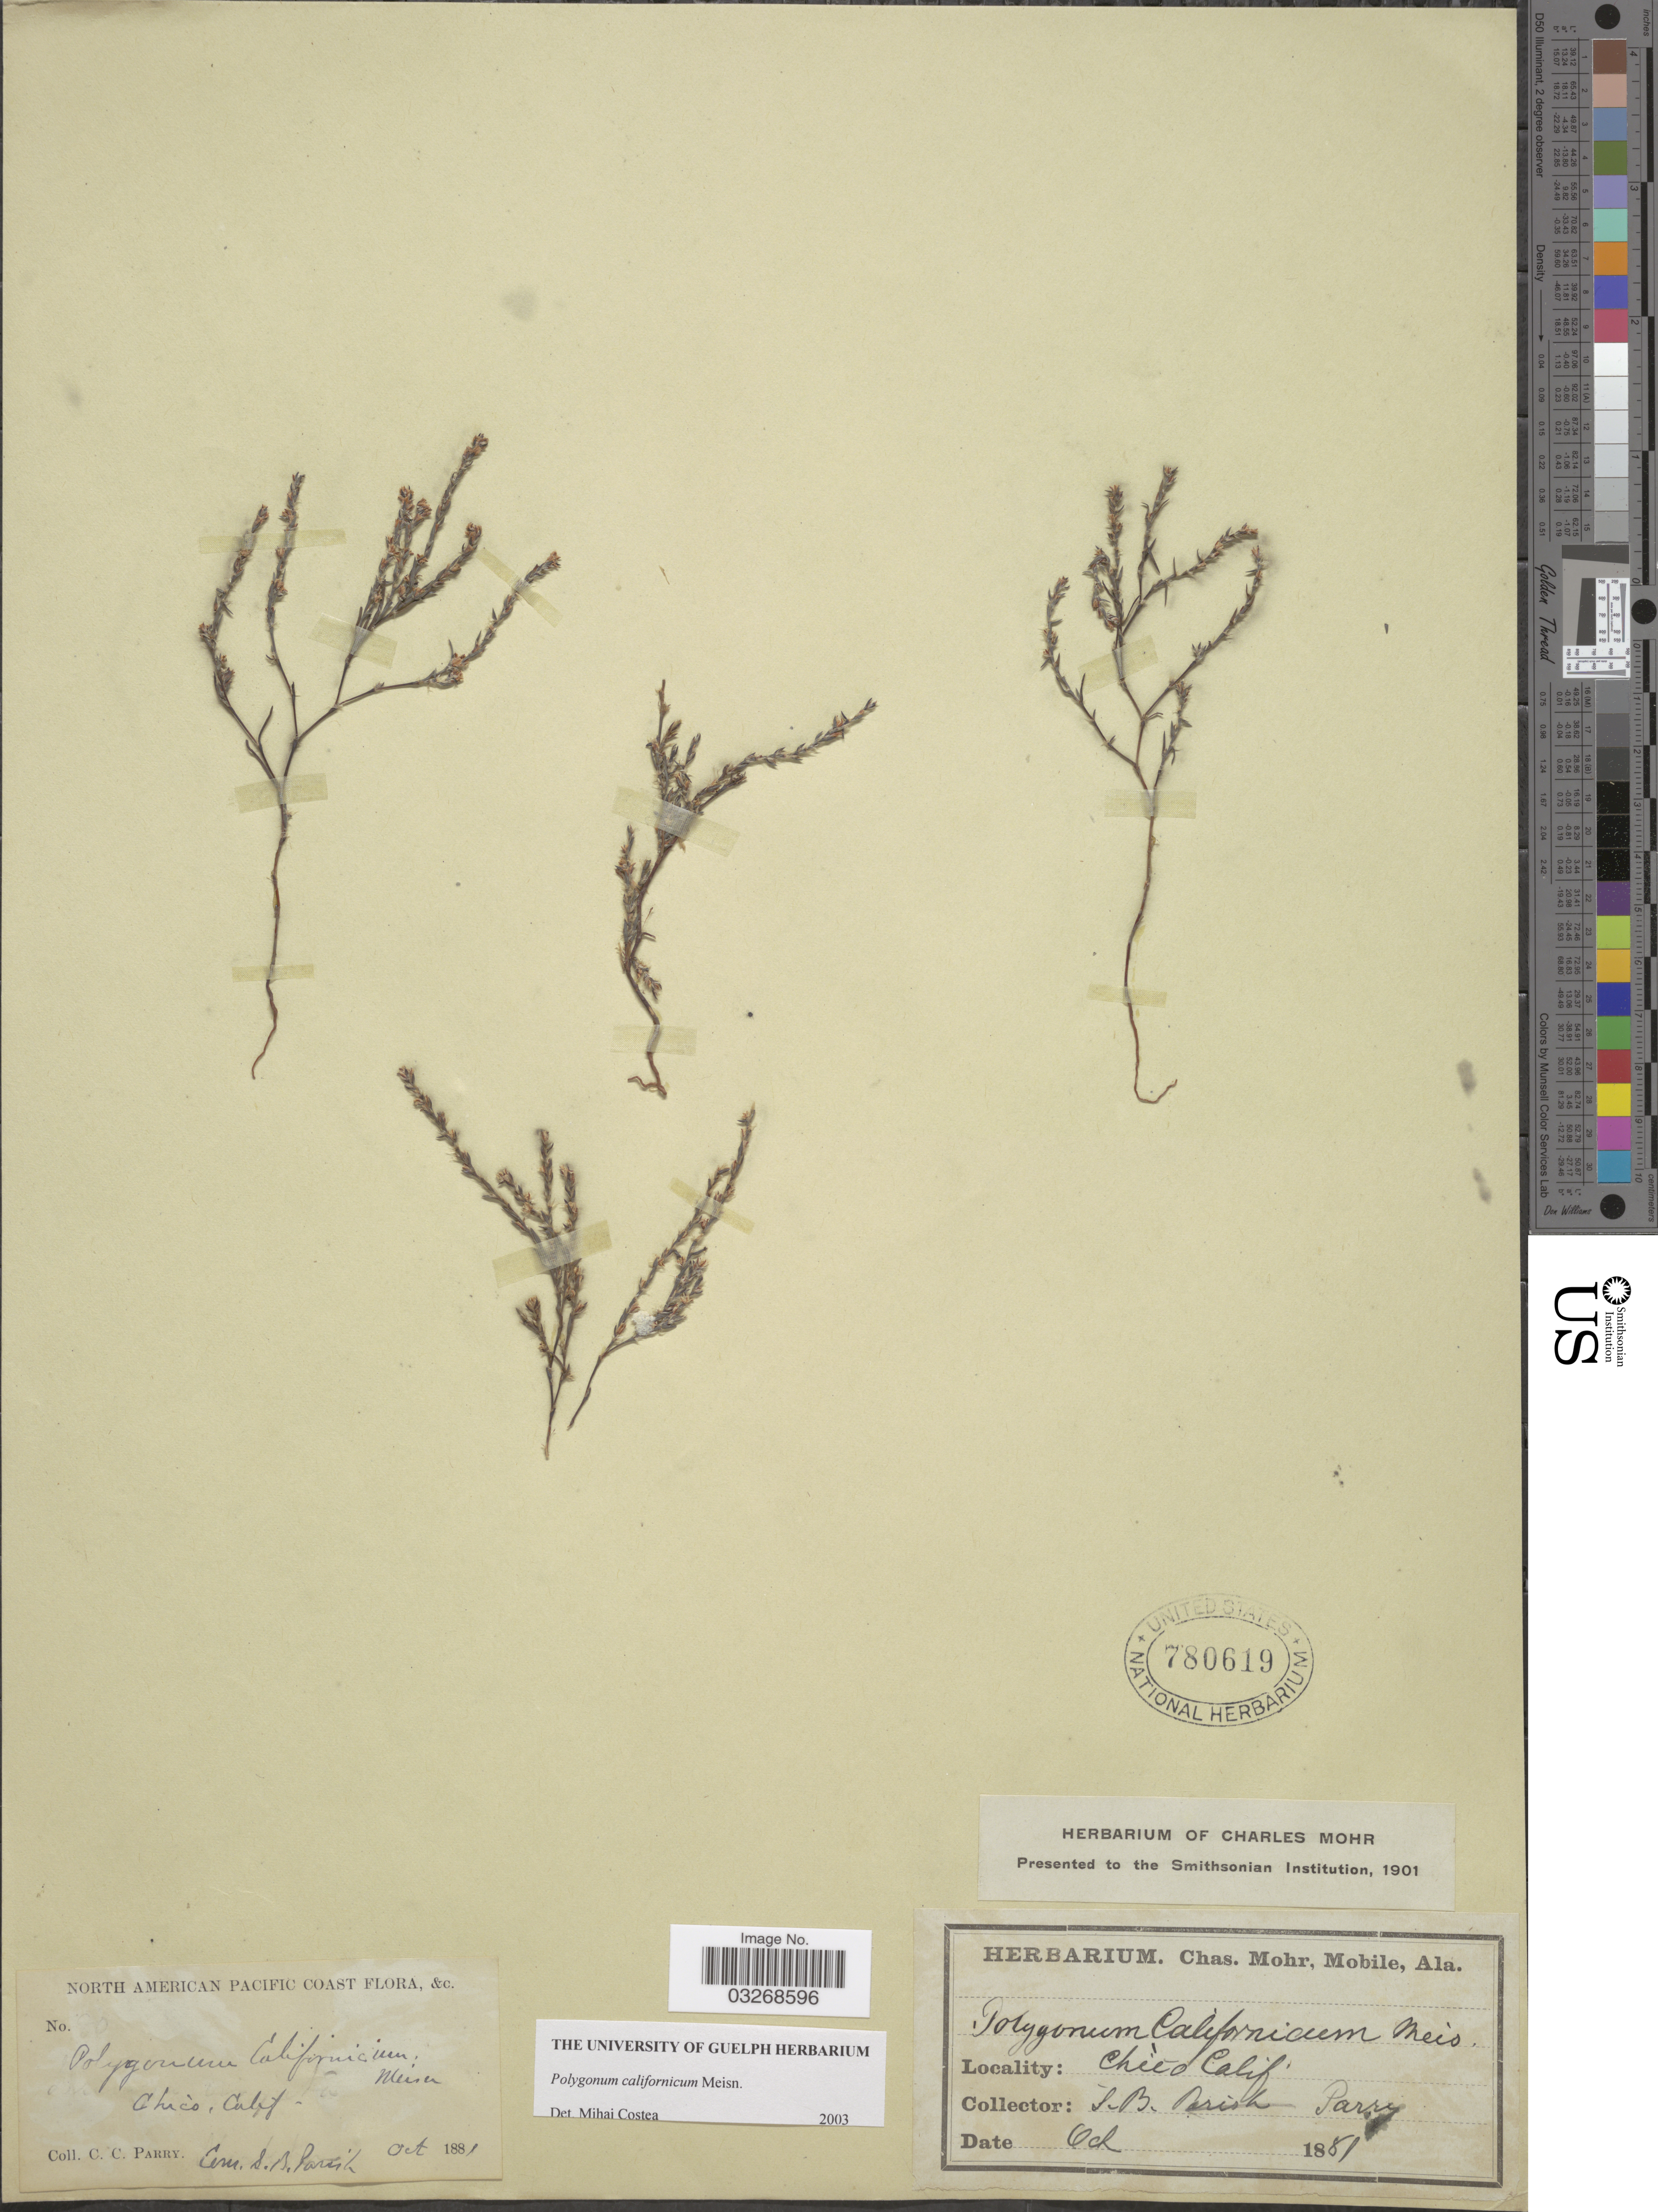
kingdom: Plantae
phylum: Tracheophyta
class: Magnoliopsida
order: Caryophyllales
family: Polygonaceae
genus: Polygonum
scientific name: Polygonum californicum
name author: Meisn.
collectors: C. C. Parry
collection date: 1881-10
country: United States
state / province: California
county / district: Butte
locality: Pacific Coast. Chico.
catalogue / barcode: US 780619